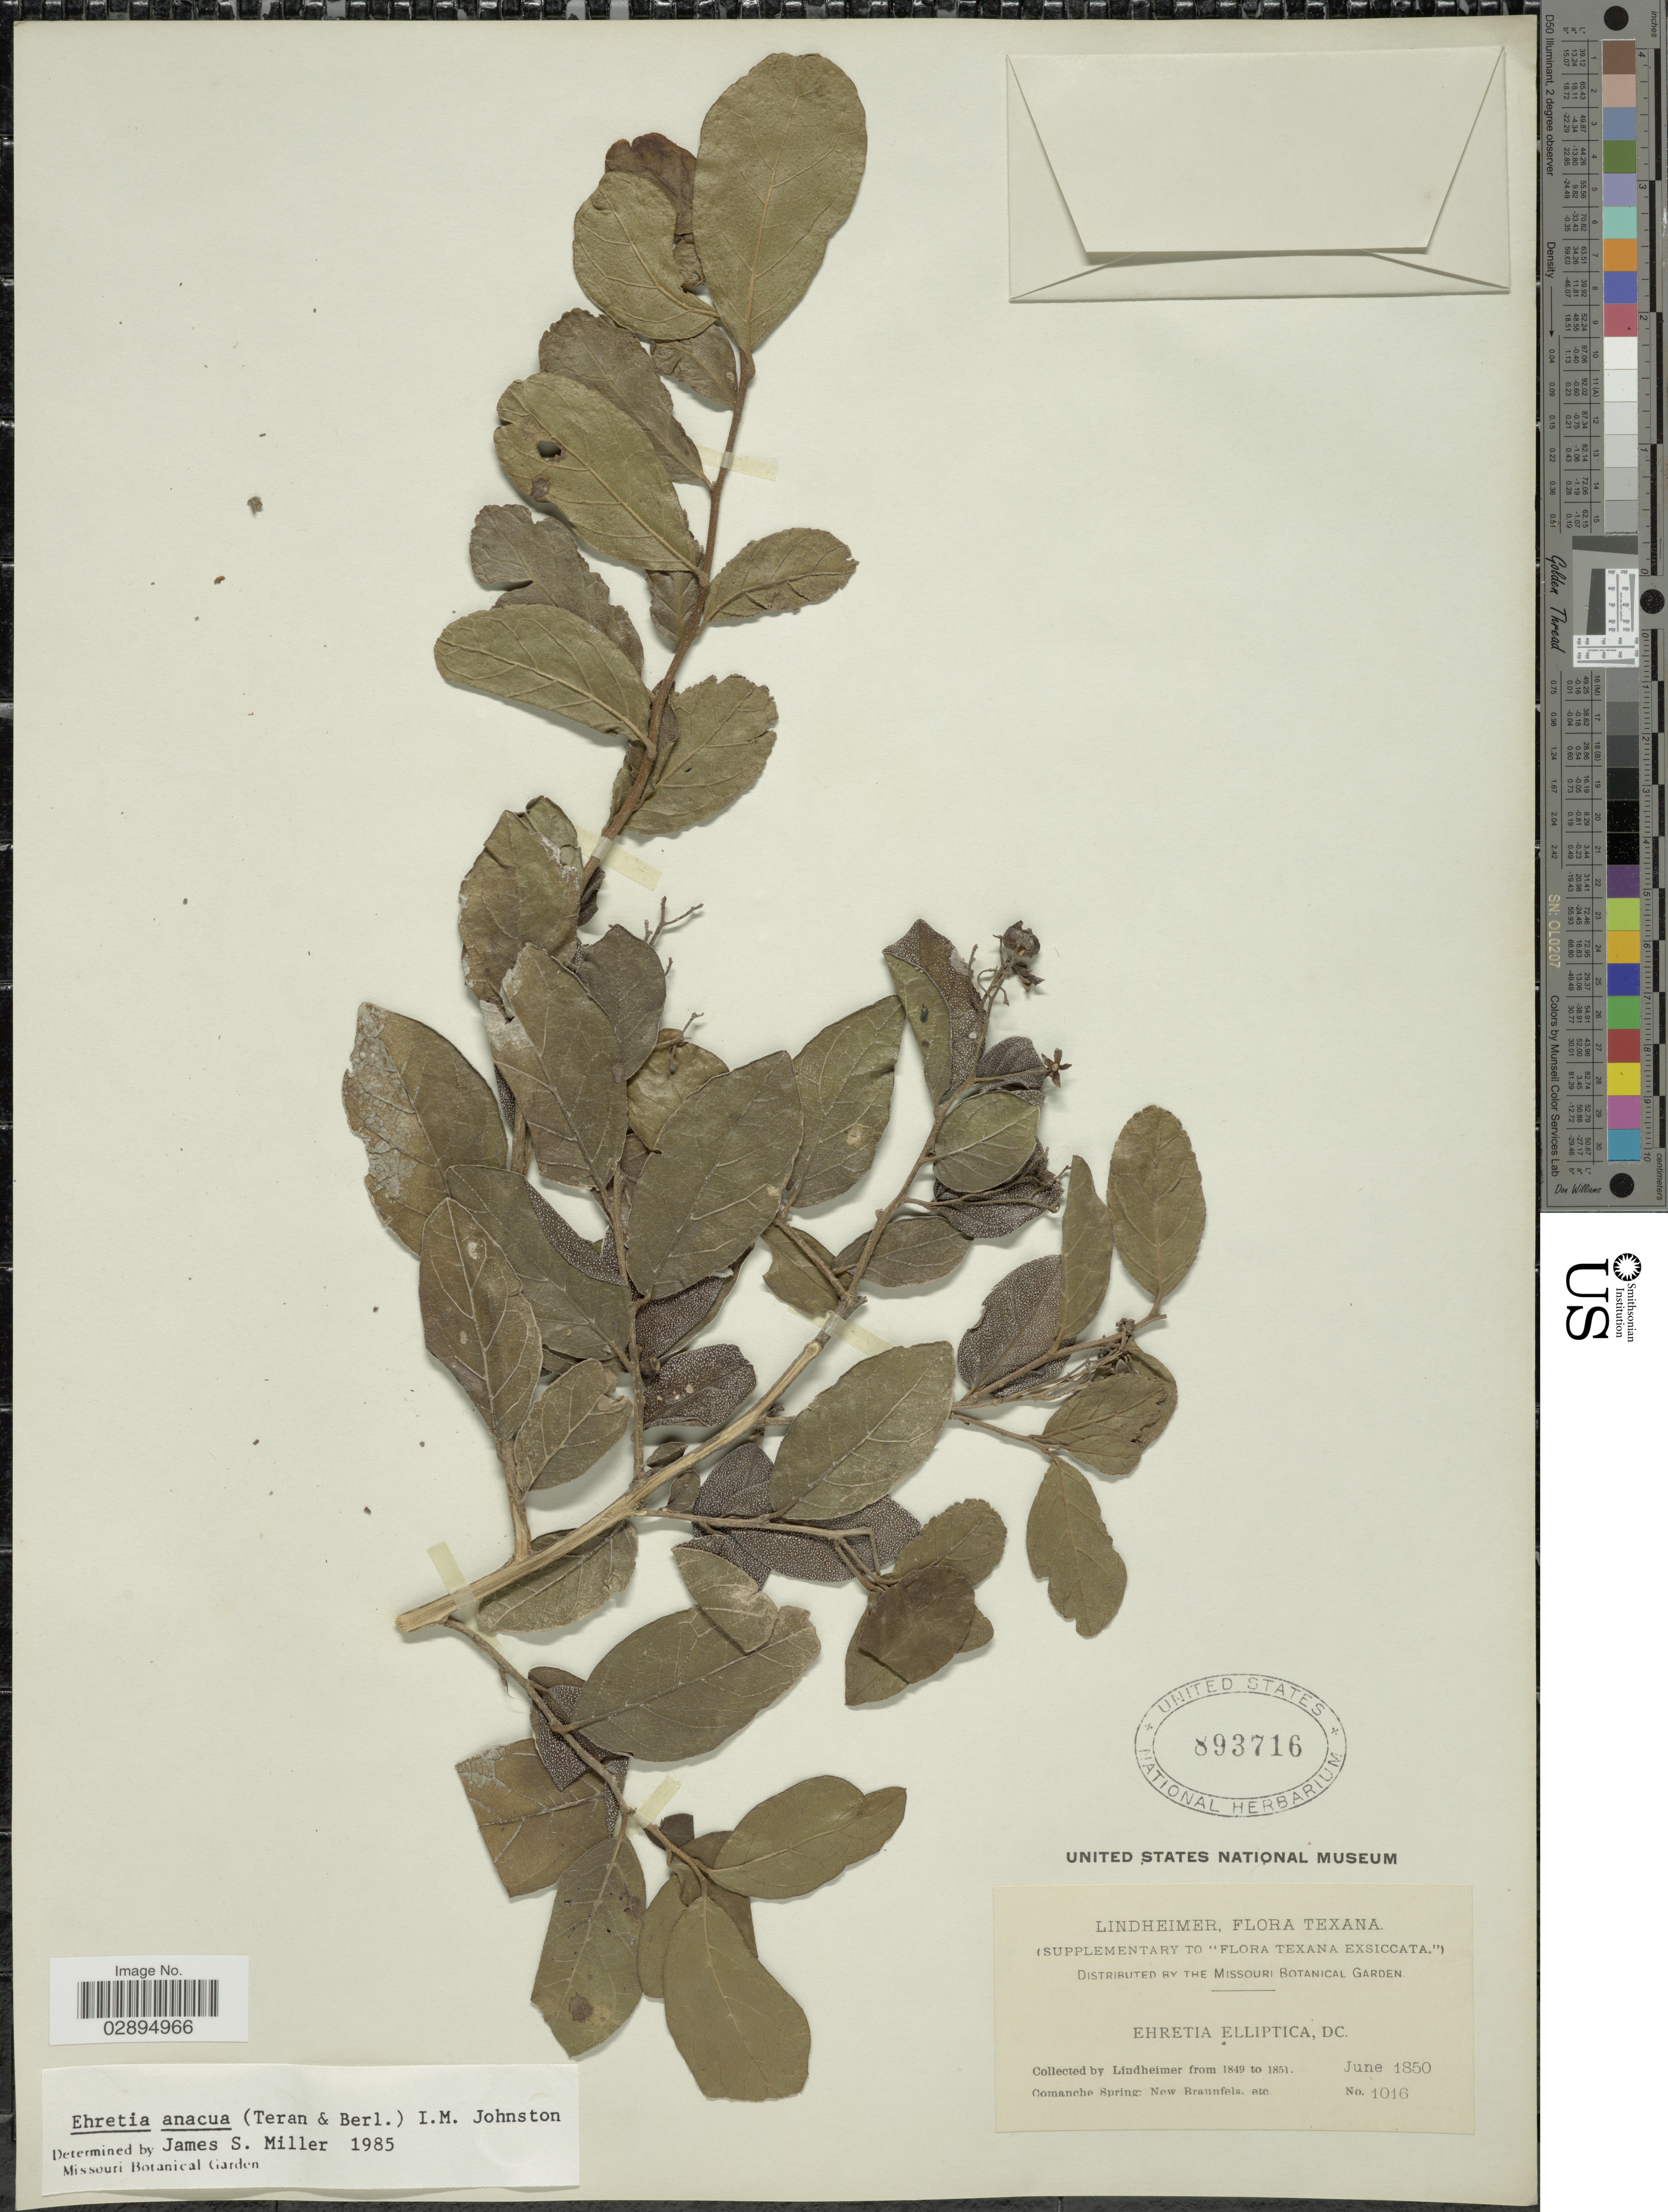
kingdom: Plantae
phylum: Tracheophyta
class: Magnoliopsida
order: Boraginales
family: Ehretiaceae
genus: Ehretia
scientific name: Ehretia anacua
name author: (Terán & Berland.) I.M. Johnst.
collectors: -. Lindheimer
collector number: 1016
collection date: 1850-06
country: United States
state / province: Texas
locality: Comanche Spring: New Braunfels, etc.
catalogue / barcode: US 893716